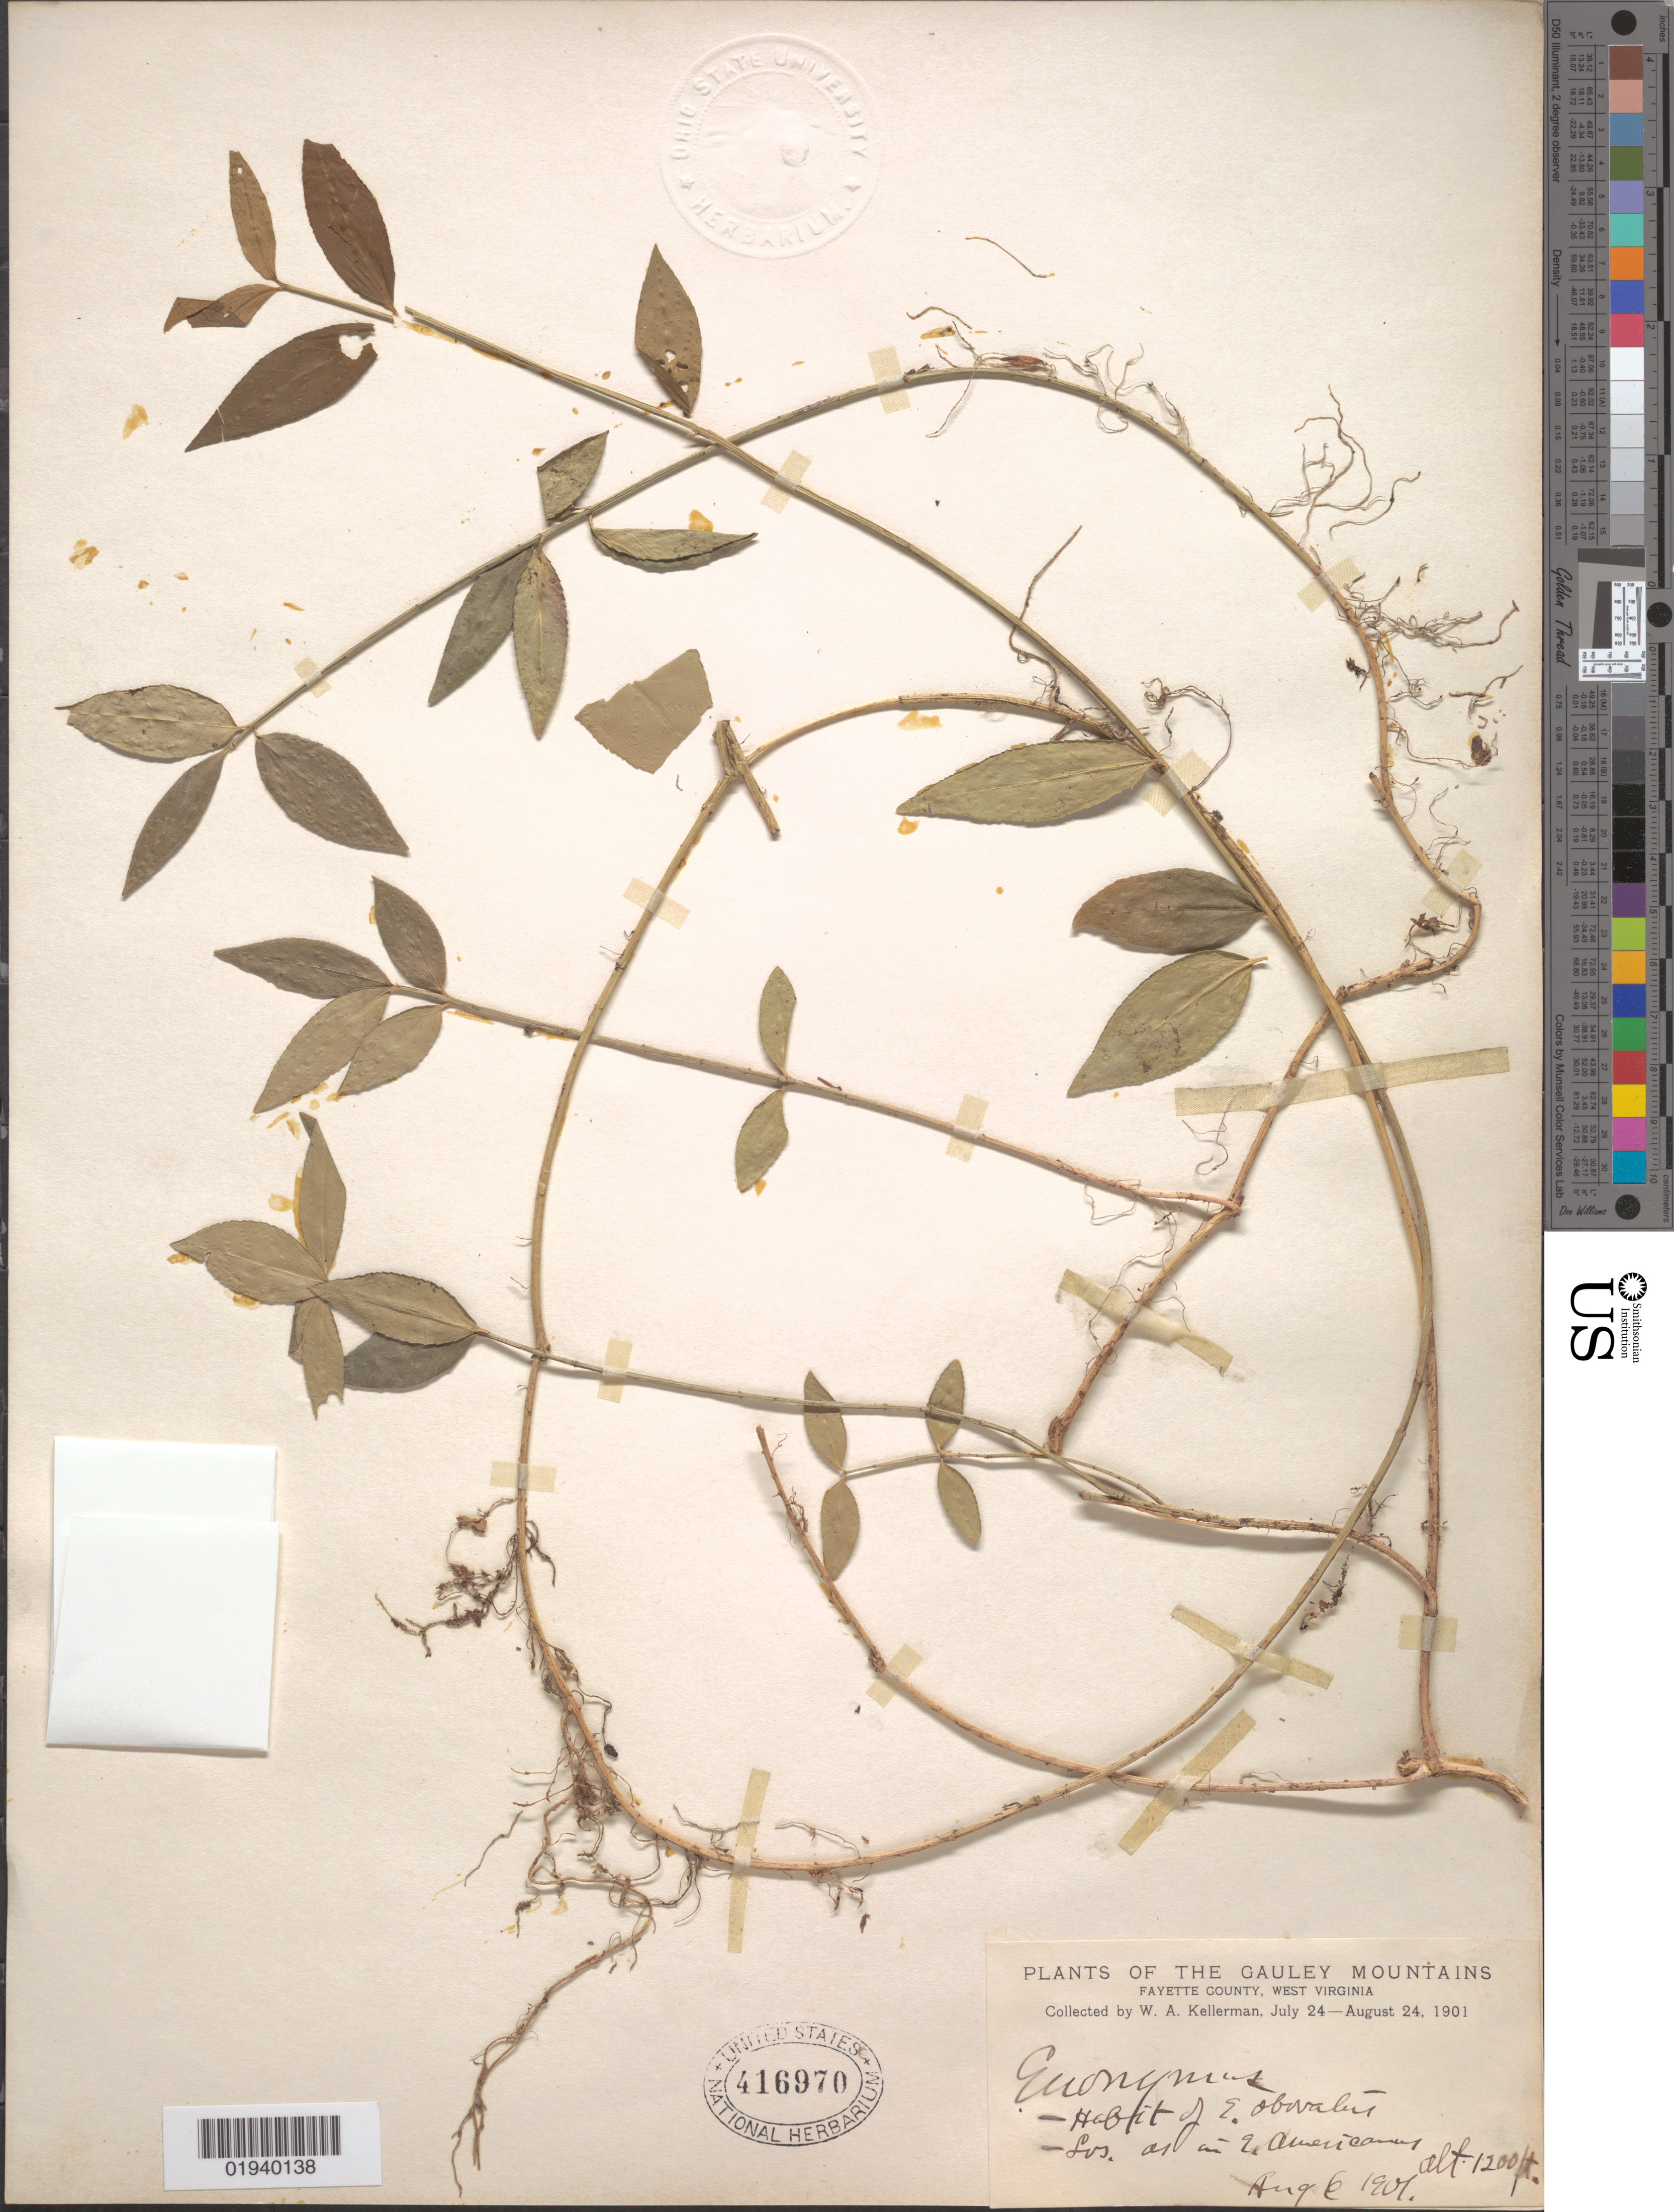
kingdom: Plantae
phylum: Tracheophyta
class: Magnoliopsida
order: Celastrales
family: Celastraceae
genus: Euonymus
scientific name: Euonymus americanus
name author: L.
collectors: W. A. Kellerman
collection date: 1901-08-06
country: United States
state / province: West Virginia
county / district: Fayette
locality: Gauley Mountains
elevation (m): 366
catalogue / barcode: US 416970